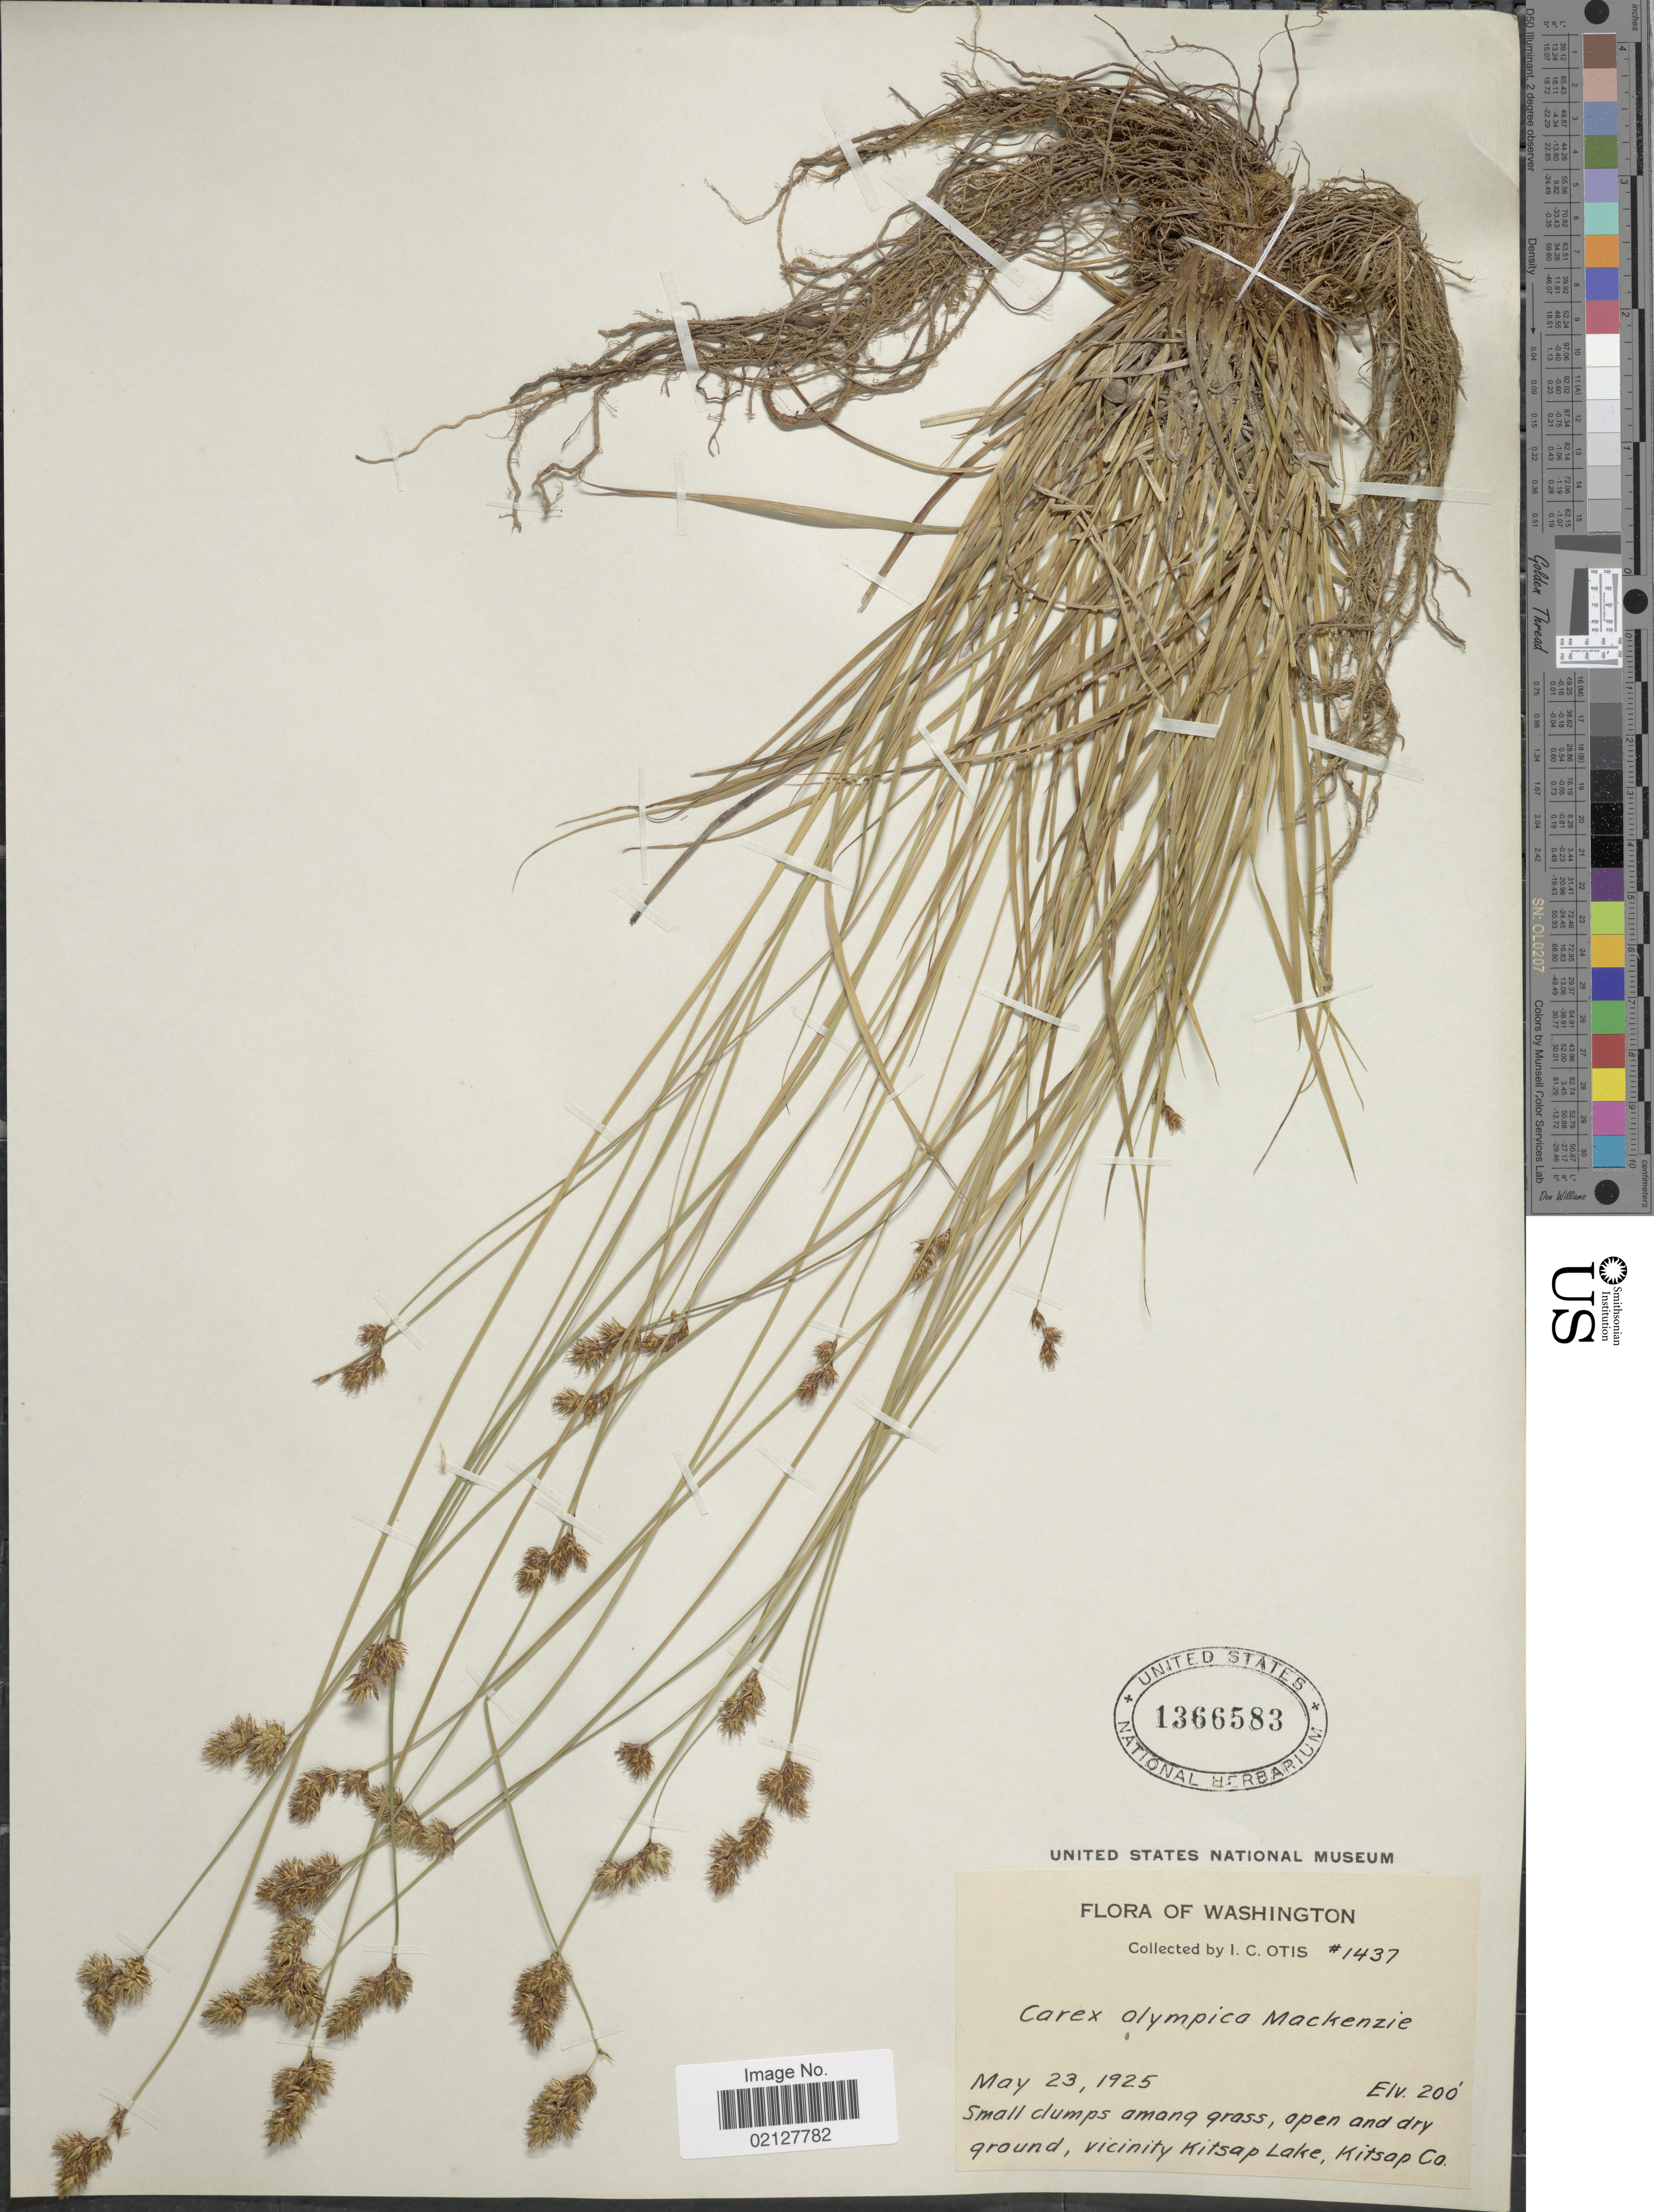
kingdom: Plantae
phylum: Tracheophyta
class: Liliopsida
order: Poales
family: Cyperaceae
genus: Carex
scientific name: Carex pachystachya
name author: Cham. ex Steud.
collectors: I. C. Otis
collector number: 1437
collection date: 1925-05-23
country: United States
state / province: Washington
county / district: Kitsap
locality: Small clumps among grass, open and dry ground, vicinity Kitsap Lake, Kitsap Co.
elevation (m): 61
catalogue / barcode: US 1366583